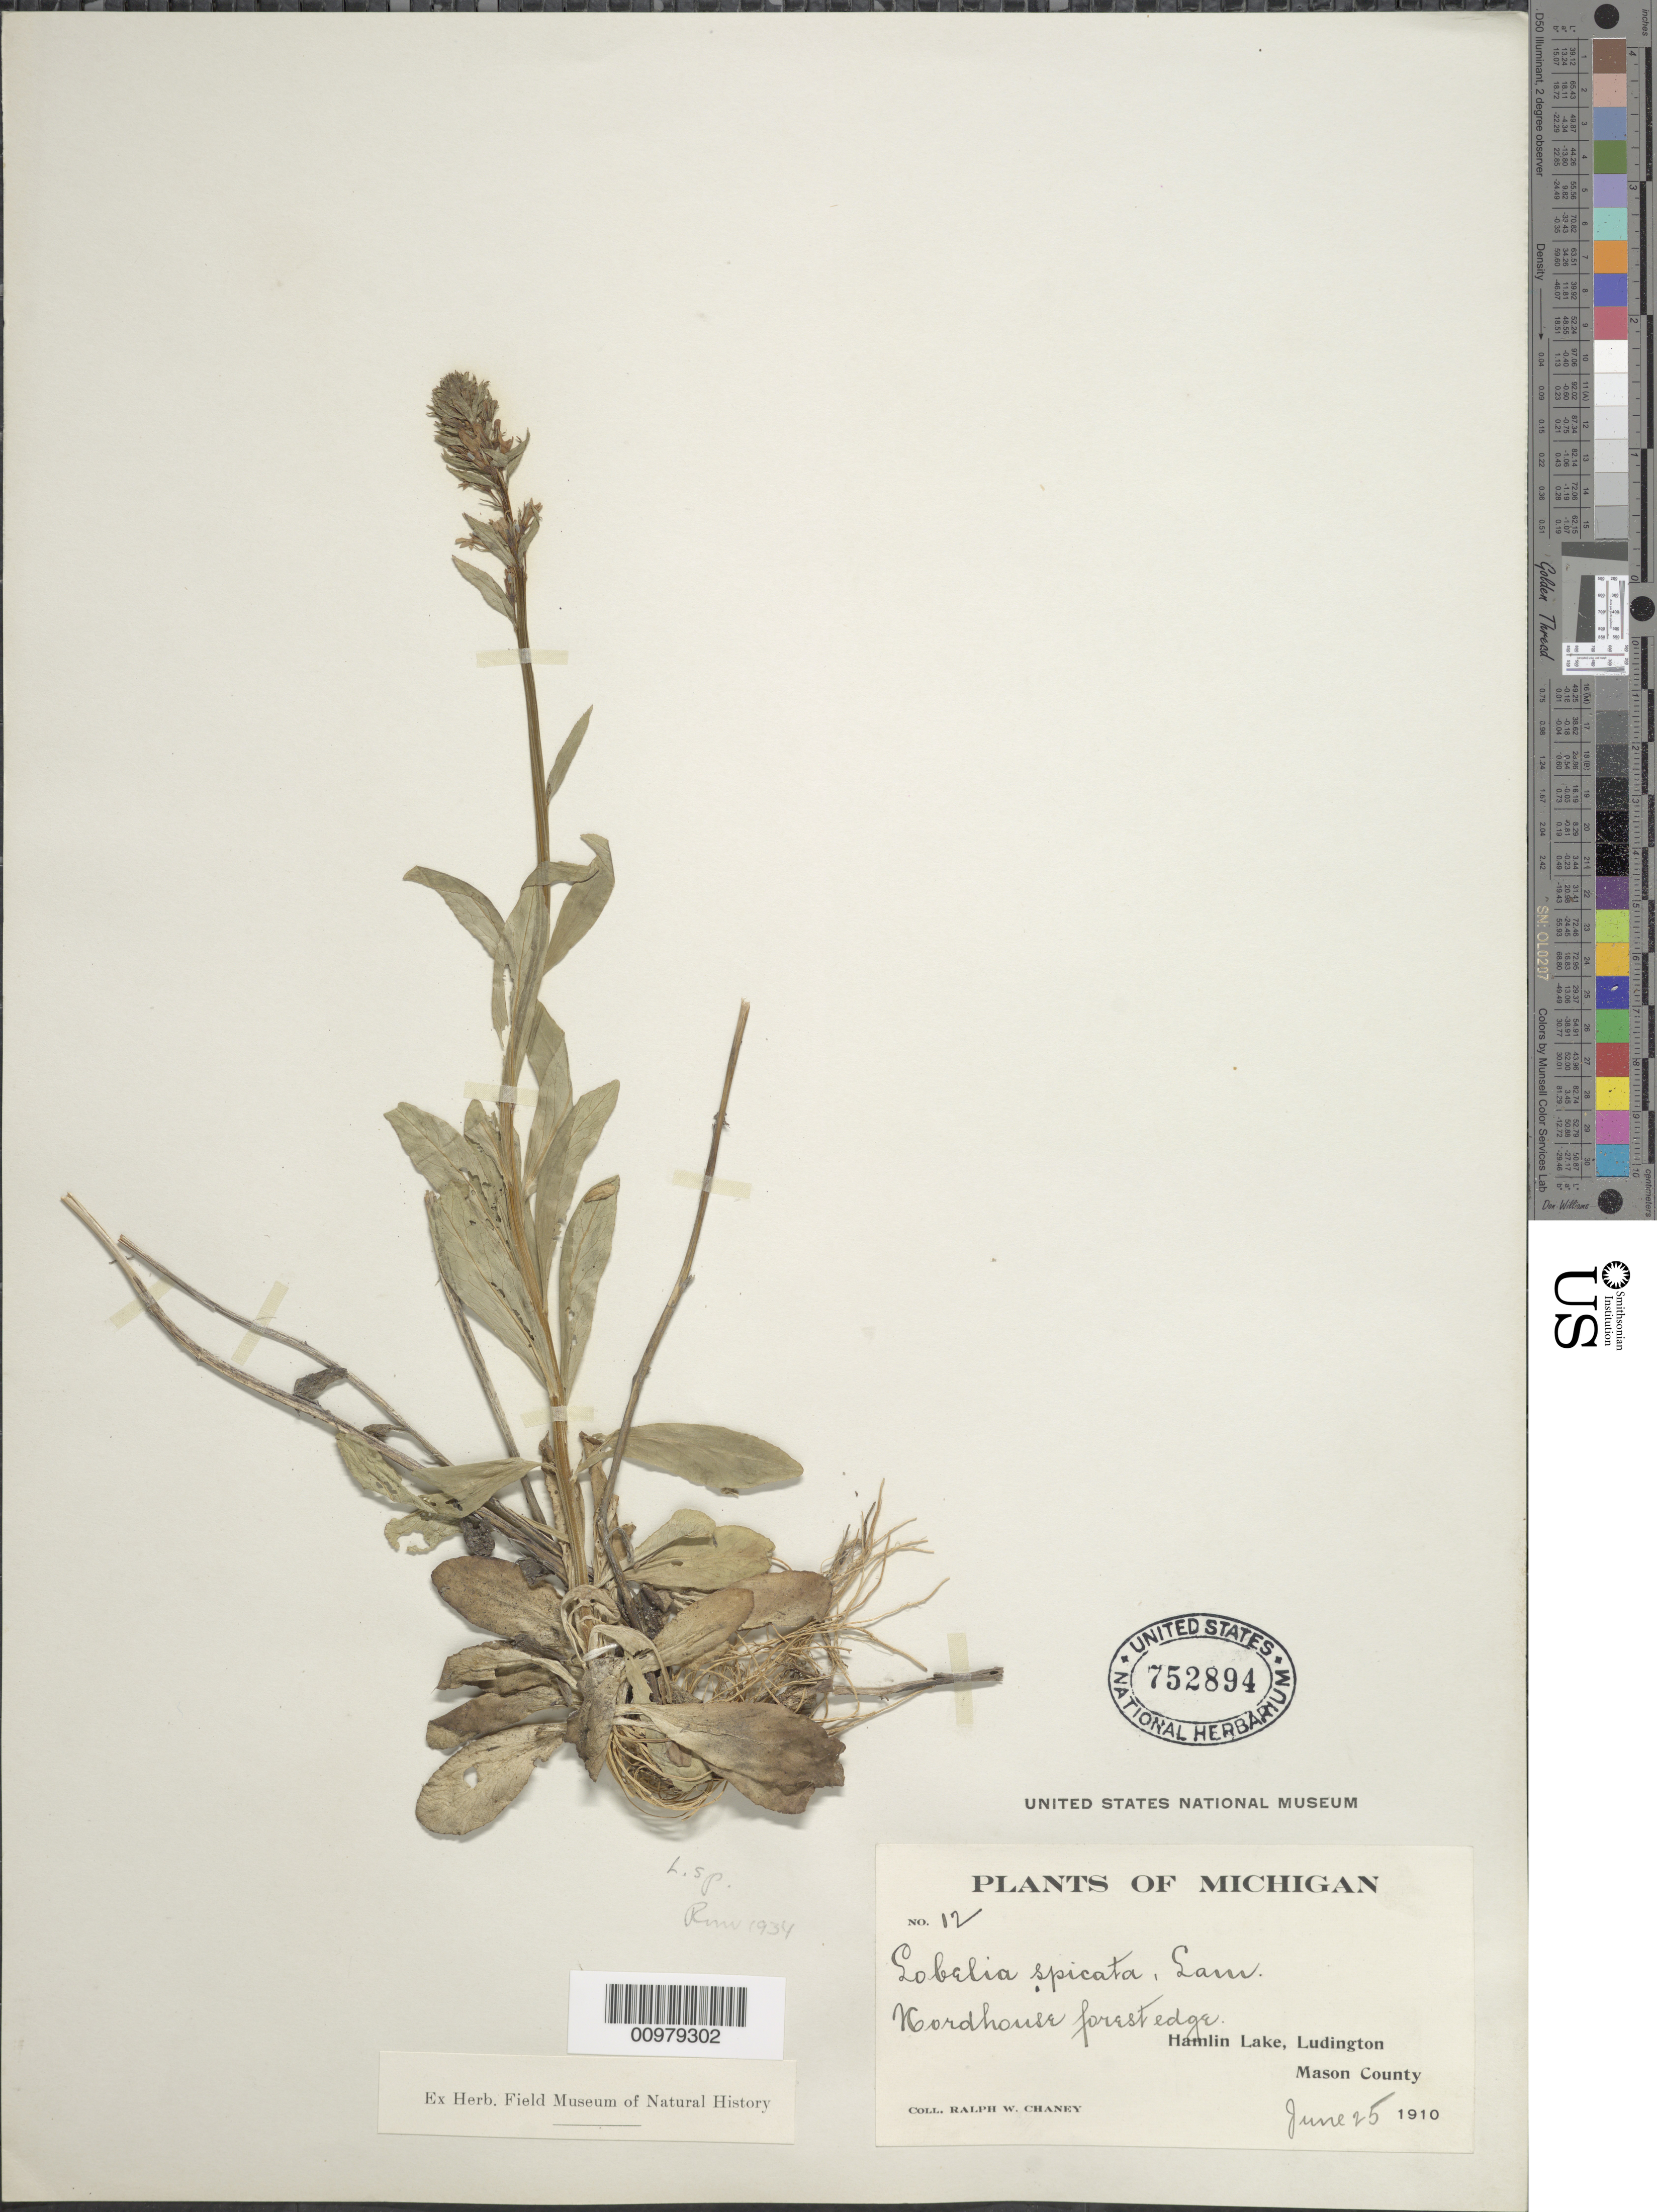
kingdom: Plantae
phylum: Tracheophyta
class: Magnoliopsida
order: Asterales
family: Campanulaceae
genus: Lobelia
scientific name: Lobelia spicata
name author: Lam.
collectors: R. Chaney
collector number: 12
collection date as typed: June 25, 1910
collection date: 1910-06-25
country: United States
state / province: Michigan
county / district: Mason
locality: Hamlin Lake, Ludington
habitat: forest edge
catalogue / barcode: US 752894